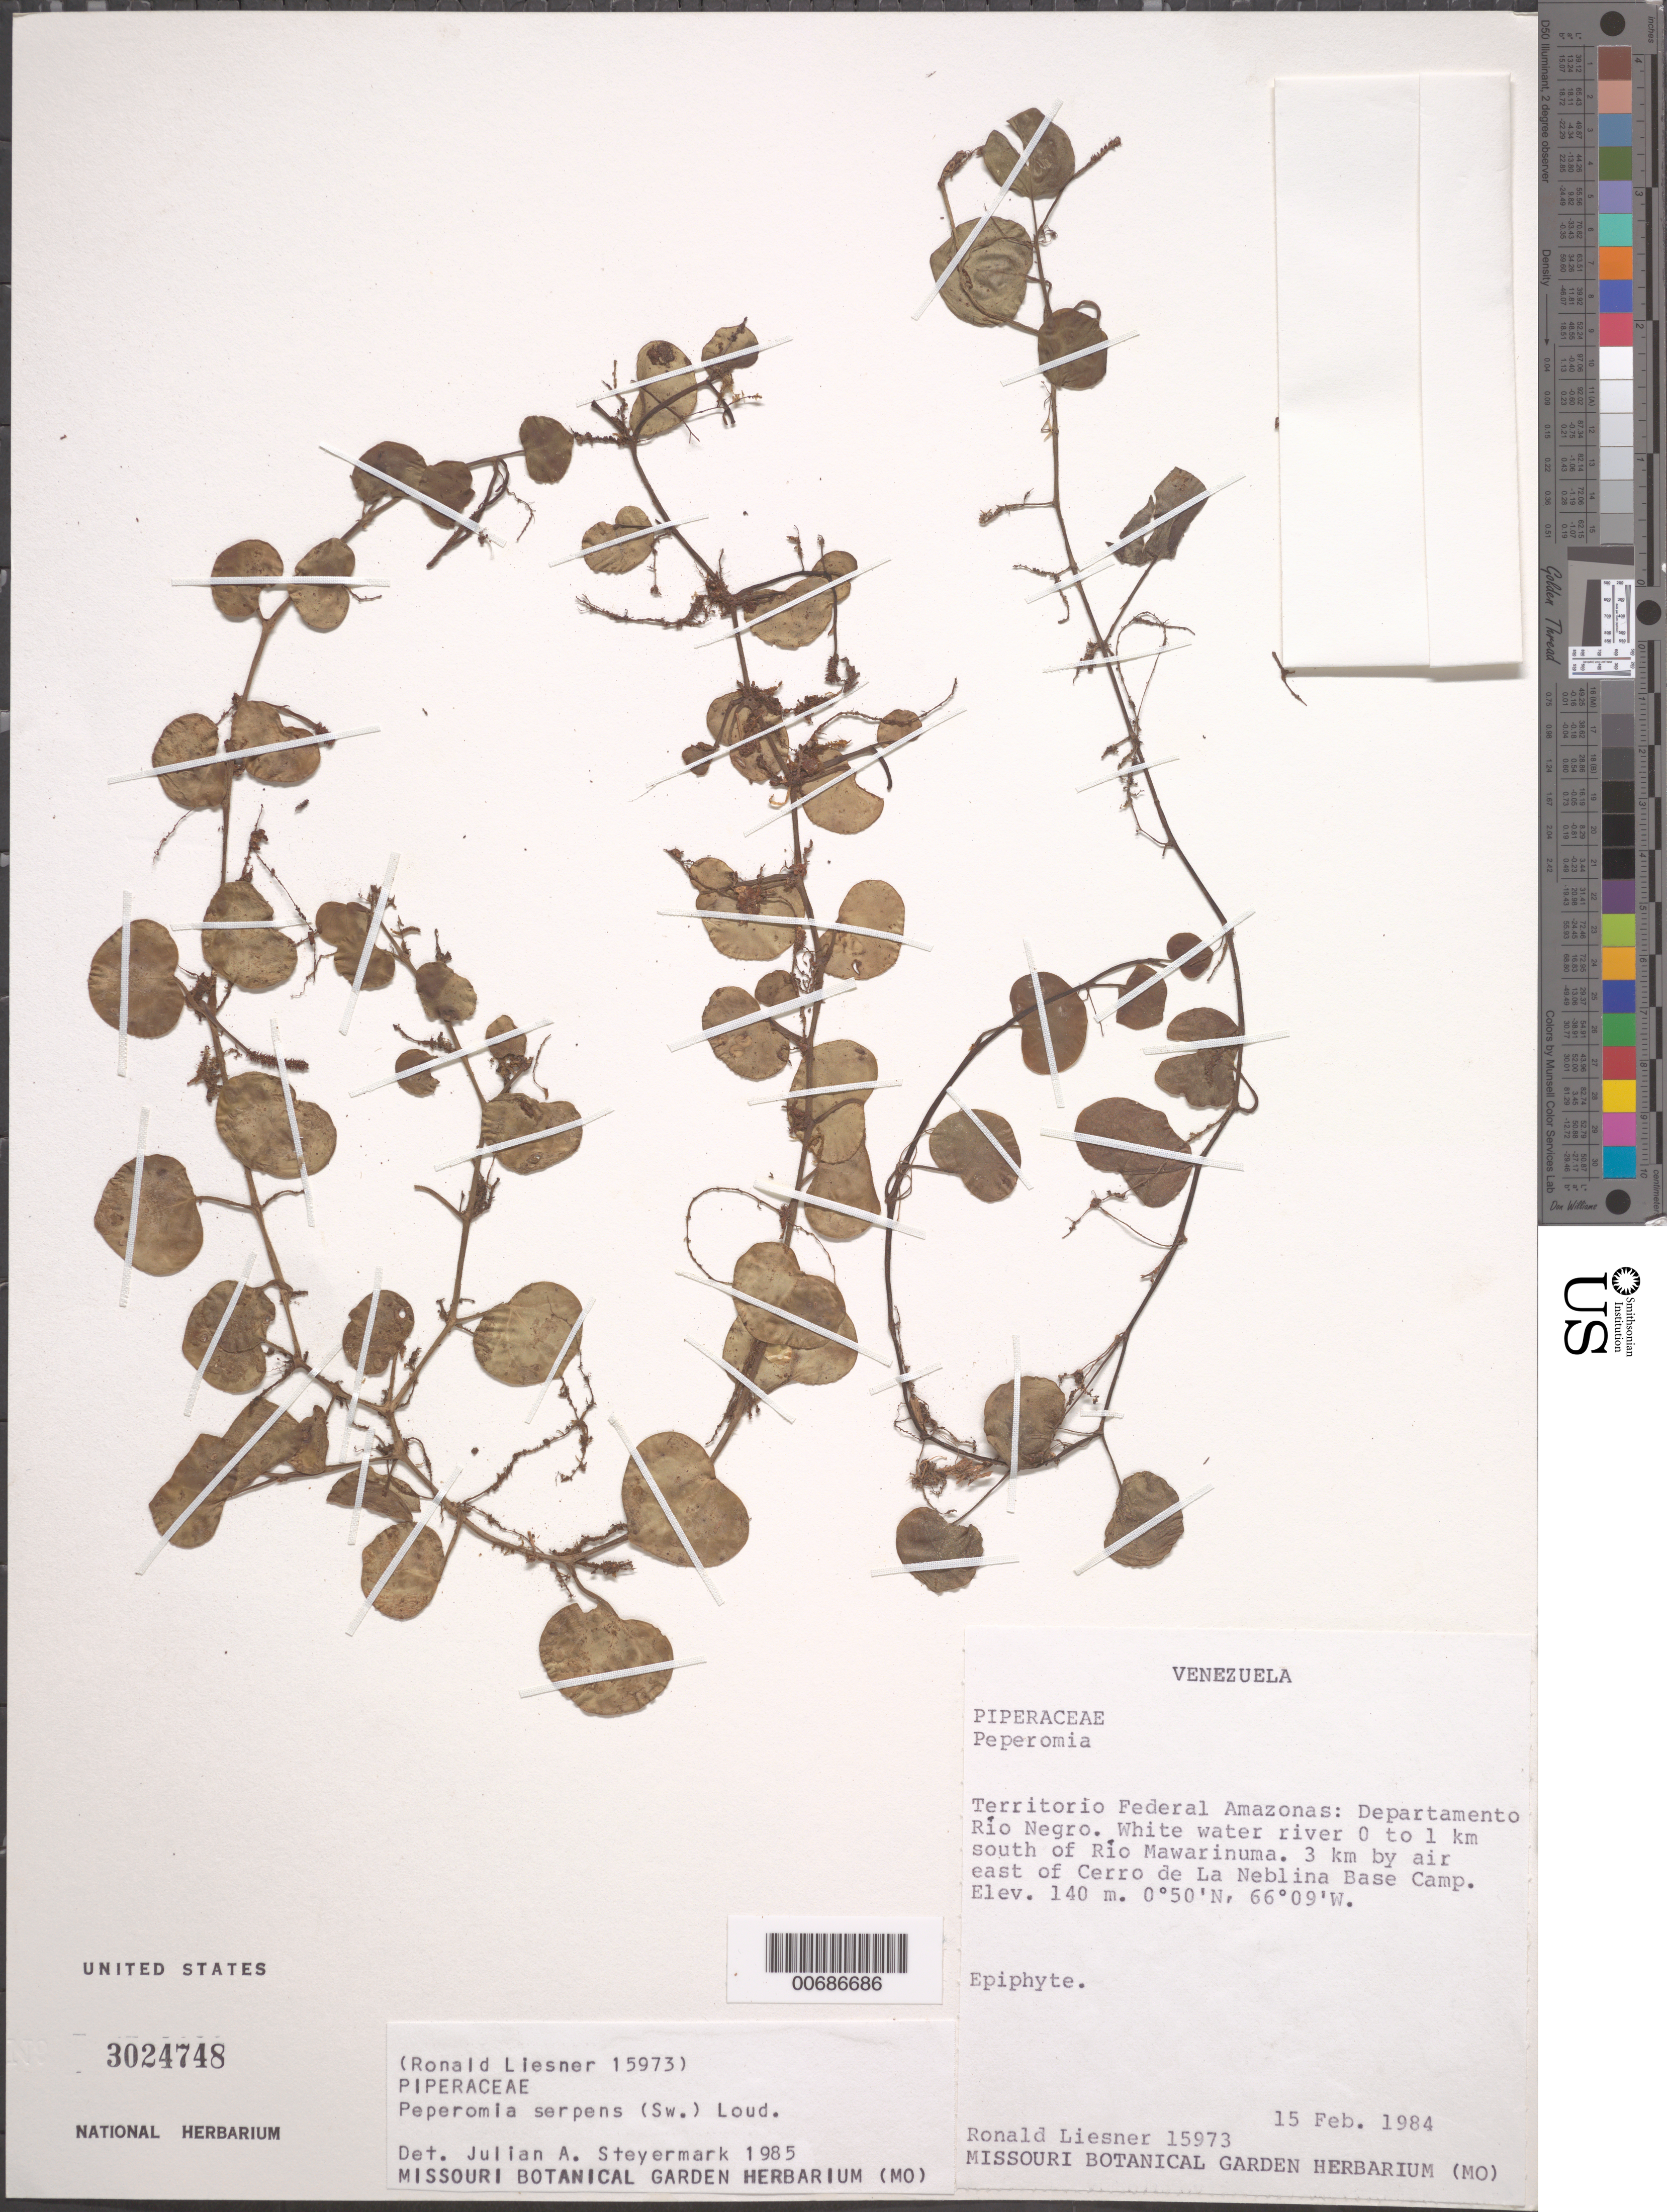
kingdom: Plantae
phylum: Tracheophyta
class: Magnoliopsida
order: Piperales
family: Piperaceae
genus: Peperomia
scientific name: Peperomia serpens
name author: (Sw.) Loudon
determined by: Steyermark, Julian A., (VEN)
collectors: R. L. Liesner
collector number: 15973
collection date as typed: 15-Feb-84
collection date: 1984-02-15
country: Venezuela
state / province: Amazonas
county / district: Río Negro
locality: Río Mawarinuma, 0-1 km S of, 3 km by air east of Cerro de la Neblina base camp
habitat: White water river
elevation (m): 140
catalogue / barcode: US 3024748